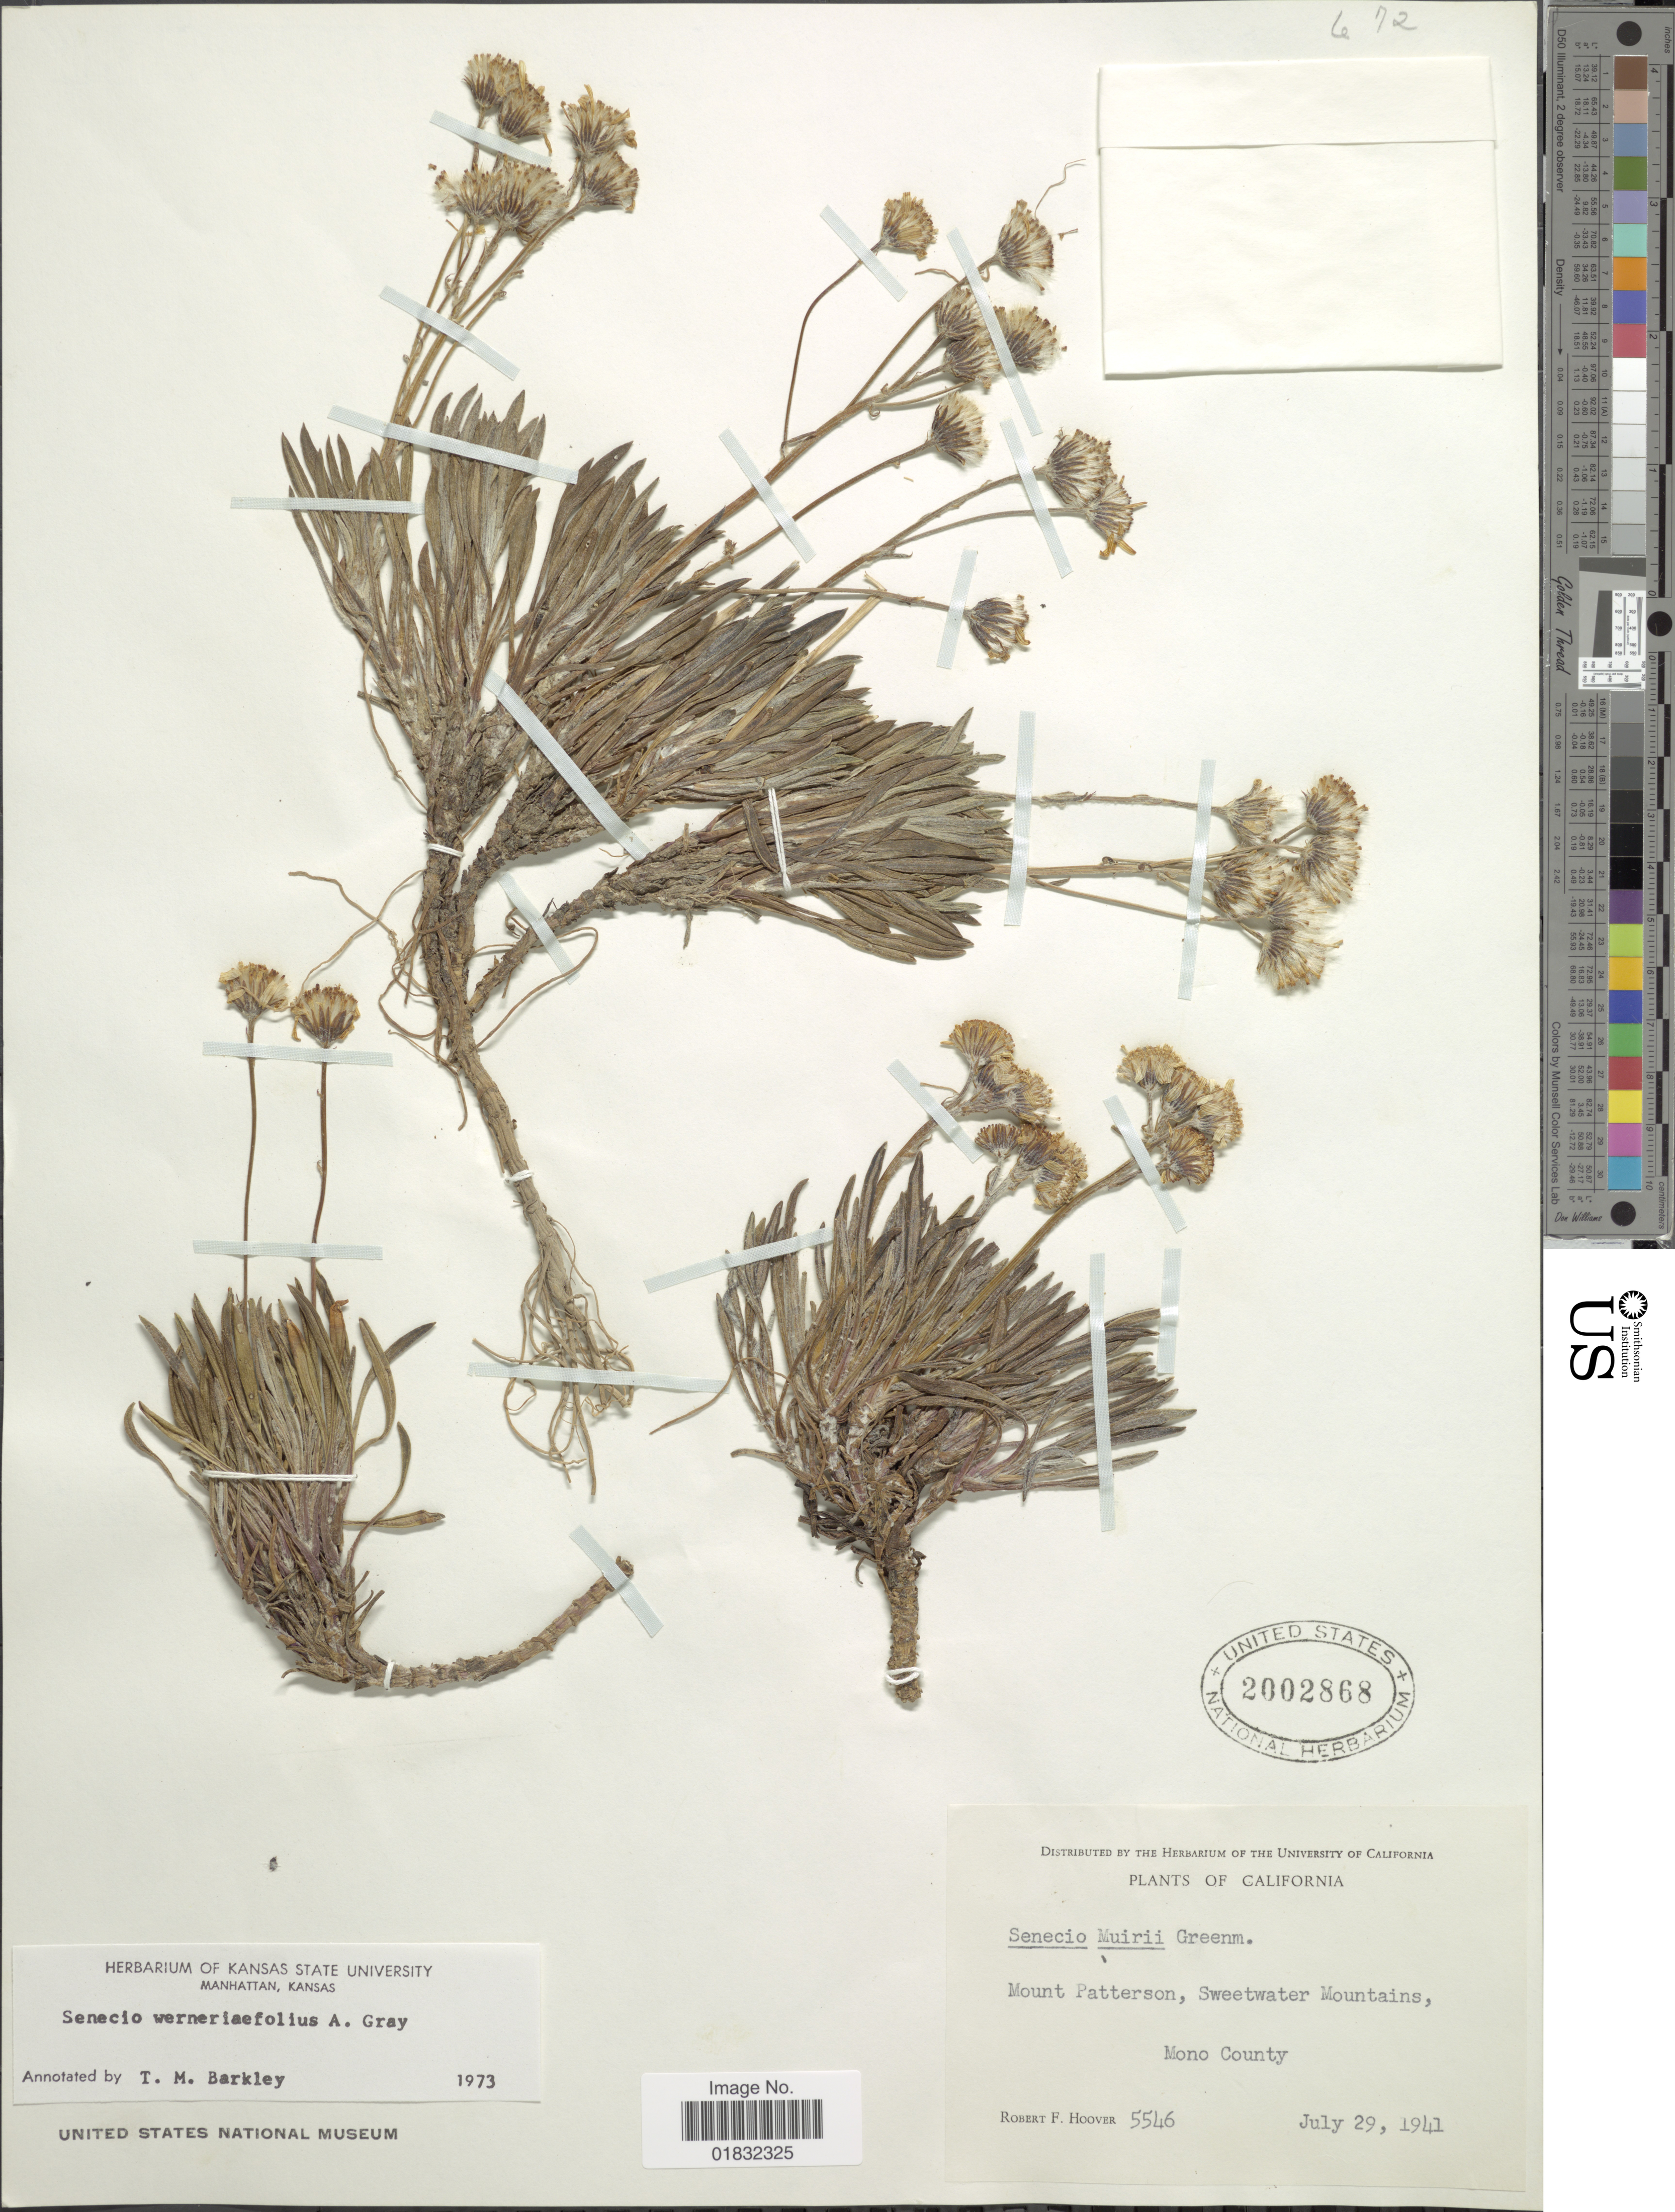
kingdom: Plantae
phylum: Tracheophyta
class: Magnoliopsida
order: Asterales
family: Asteraceae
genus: Packera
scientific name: Packera werneriifolia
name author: (A. Gray) W.A. Weber & Á. Löve ex Trock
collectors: R. F. Hoover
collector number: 5546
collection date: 1941-07-29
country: United States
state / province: California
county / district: Mono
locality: Mount Patterson, Sweetwater Mountains, Mono County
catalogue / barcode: US 2002868